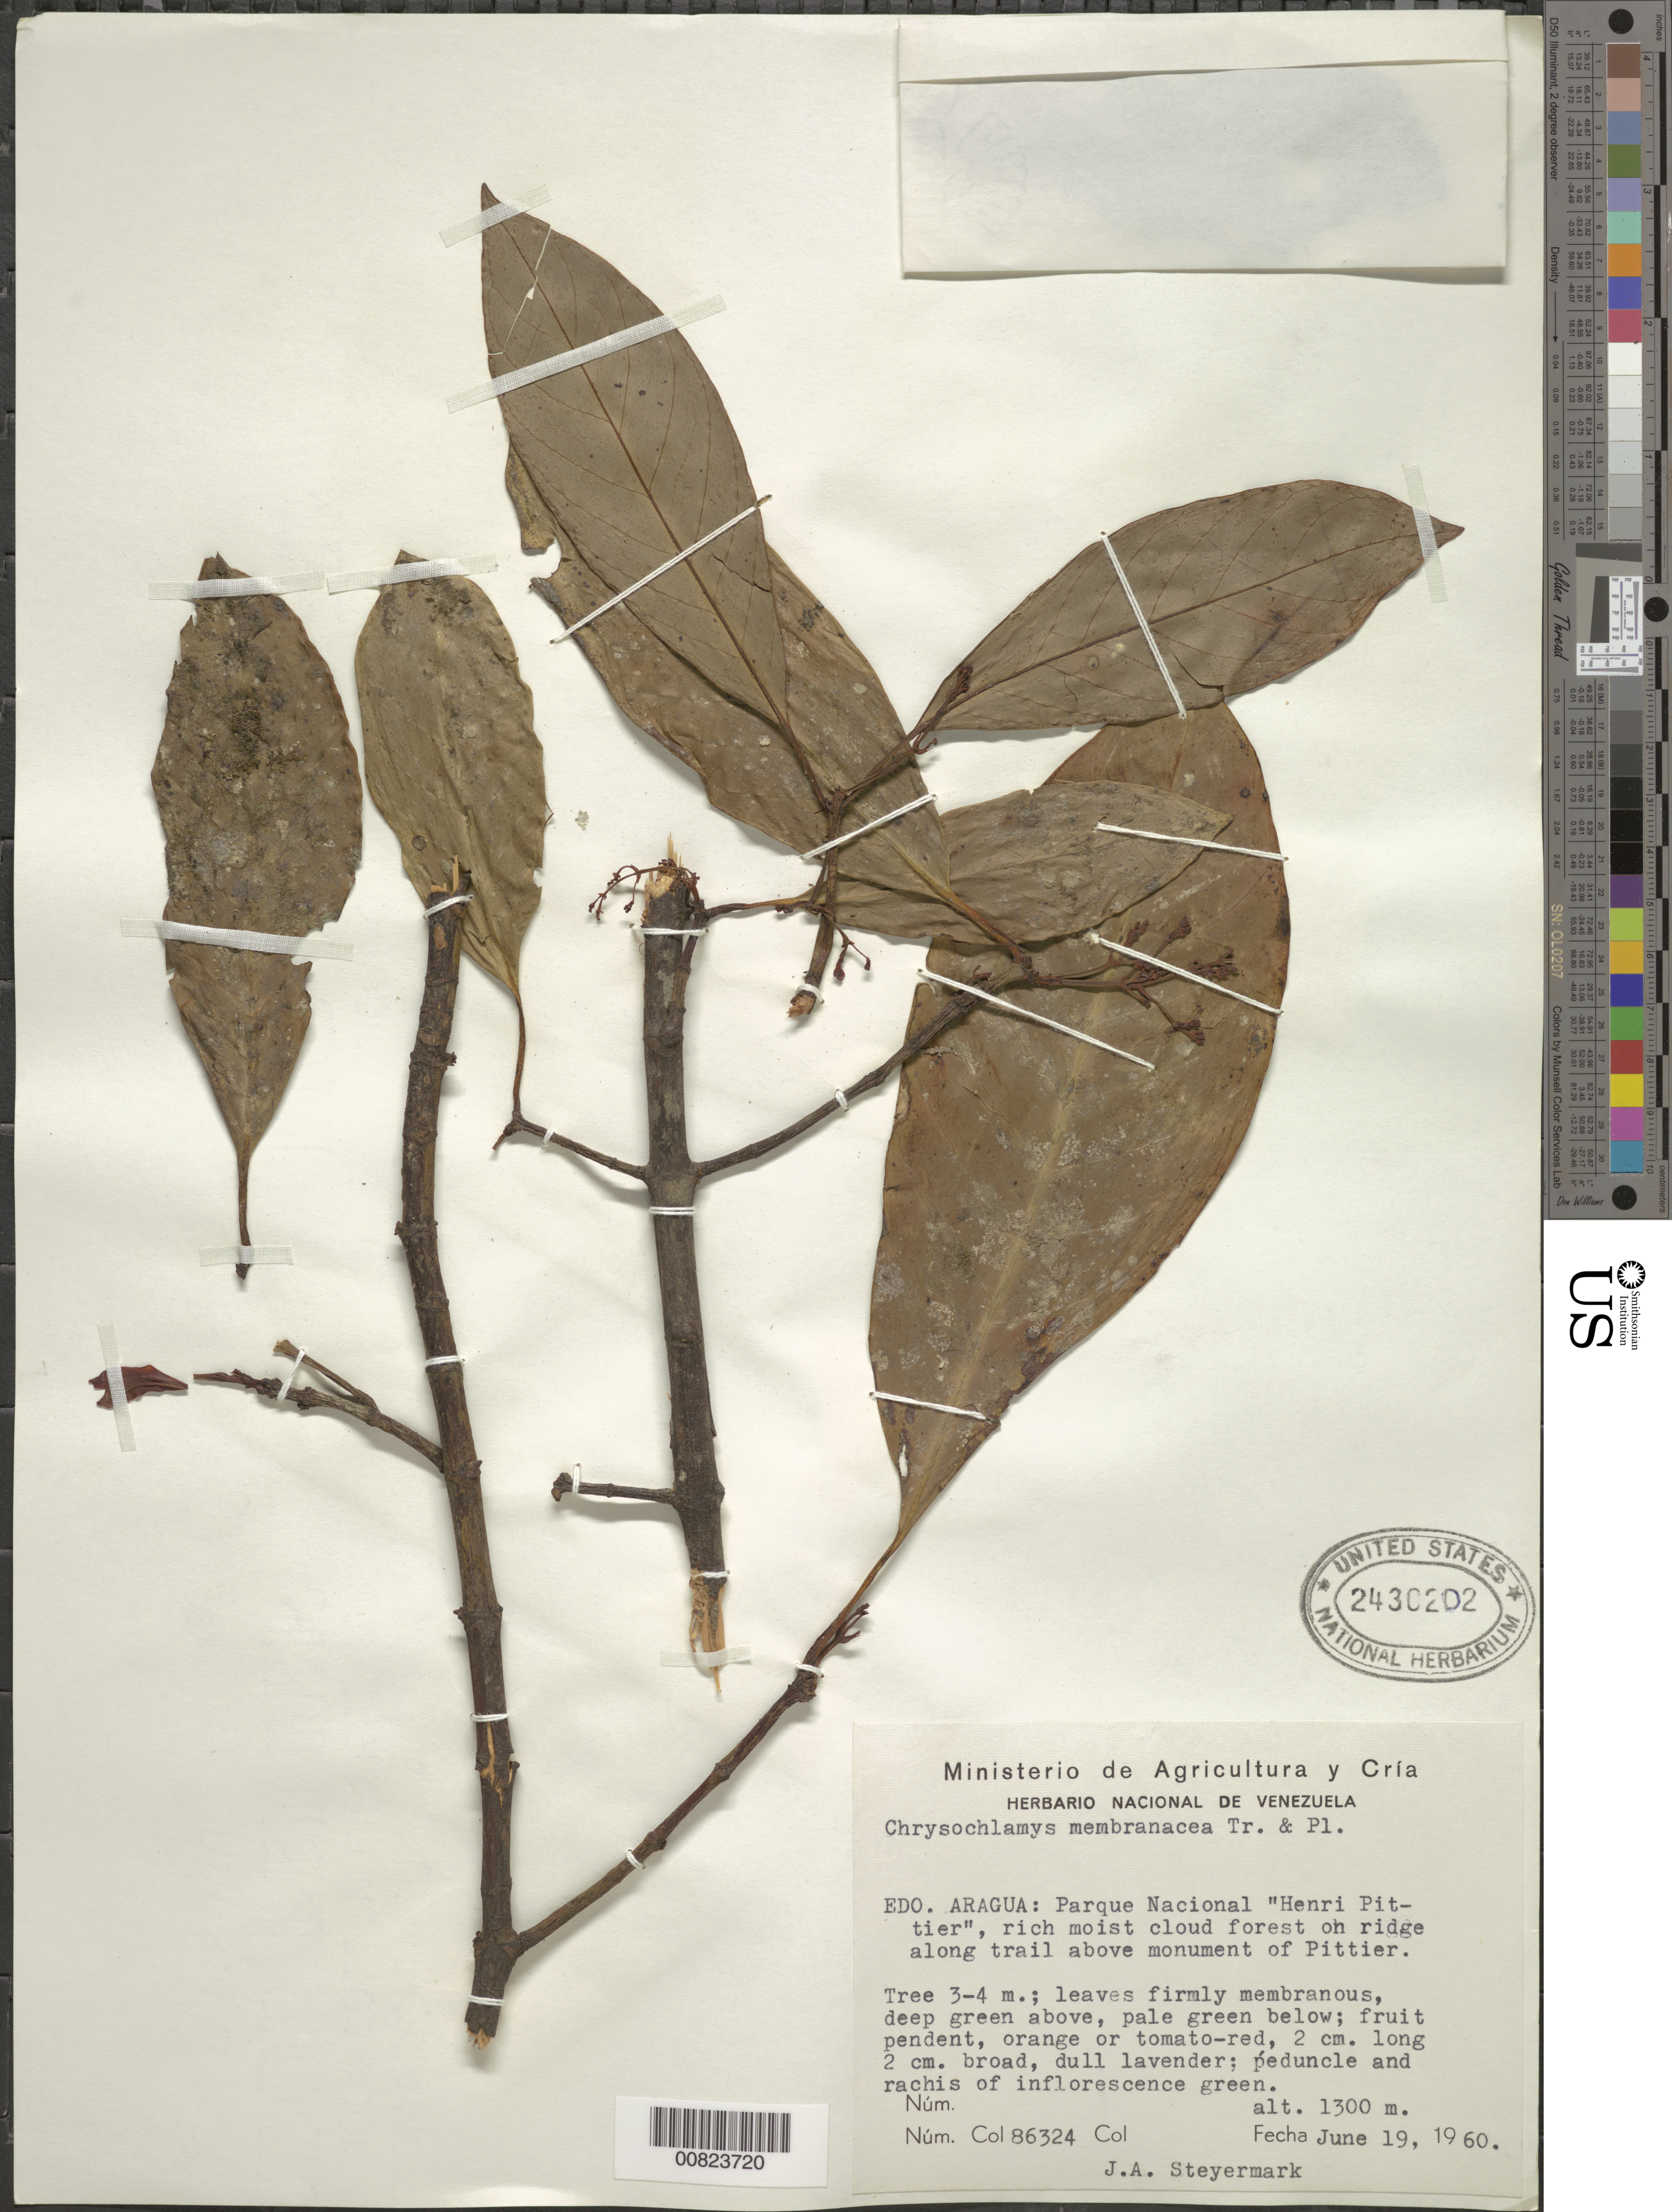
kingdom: Plantae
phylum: Tracheophyta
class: Magnoliopsida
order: Malpighiales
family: Clusiaceae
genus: Chrysochlamys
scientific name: Chrysochlamys membranacea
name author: Planch. & Triana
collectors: J. Steyermark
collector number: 86324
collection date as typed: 19-Jun-60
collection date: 1960-06-19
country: Venezuela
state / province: Aragua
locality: Parque Nacional "Henri Pittier"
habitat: Rich moist cloud forest on ridge along trail above monument of Pittier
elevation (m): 1300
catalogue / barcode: US 2430202